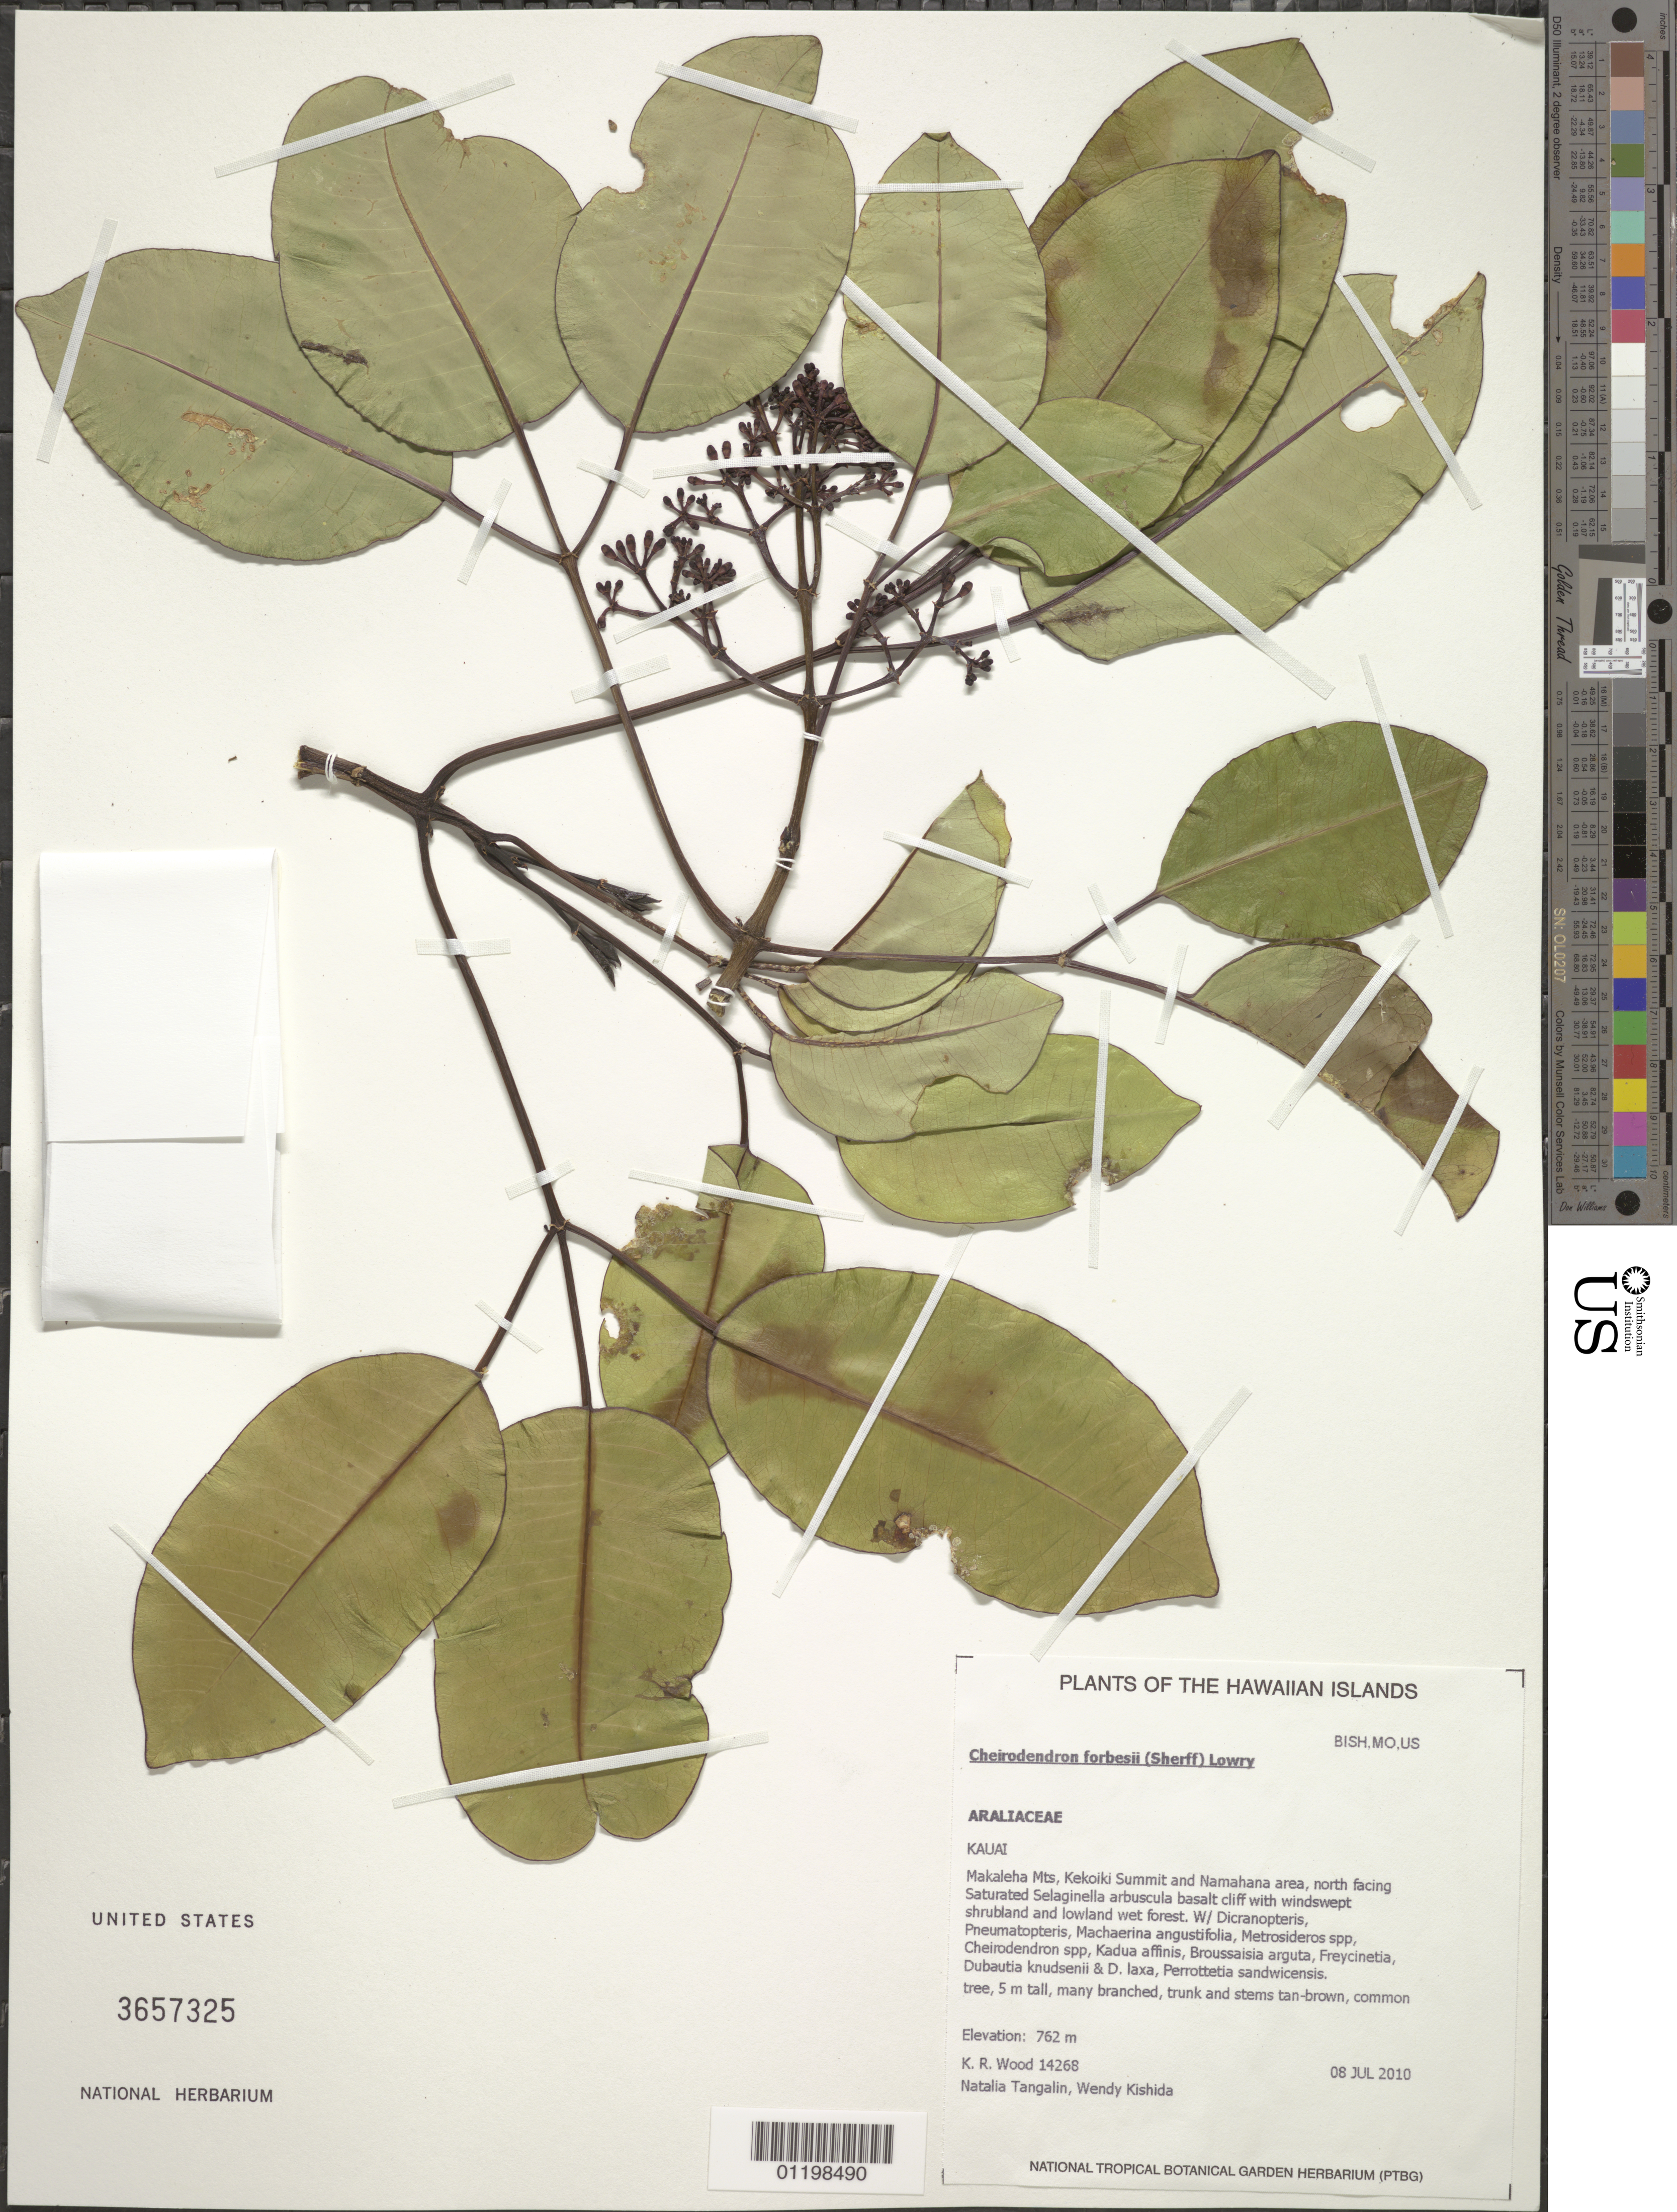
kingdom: Plantae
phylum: Tracheophyta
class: Magnoliopsida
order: Apiales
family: Araliaceae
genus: Cheirodendron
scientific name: Cheirodendron forbesii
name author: (Sherff) Lowry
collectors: K. R. Wood, N. Tangalin & W. Kishida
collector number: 14268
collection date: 2010-07-08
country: United States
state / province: Hawaii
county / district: Kauai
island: Kaua'i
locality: Makaleha Mts., Kekoiki Summit and Namahana area.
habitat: Lowland wet forest.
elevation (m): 762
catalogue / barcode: US 3657325